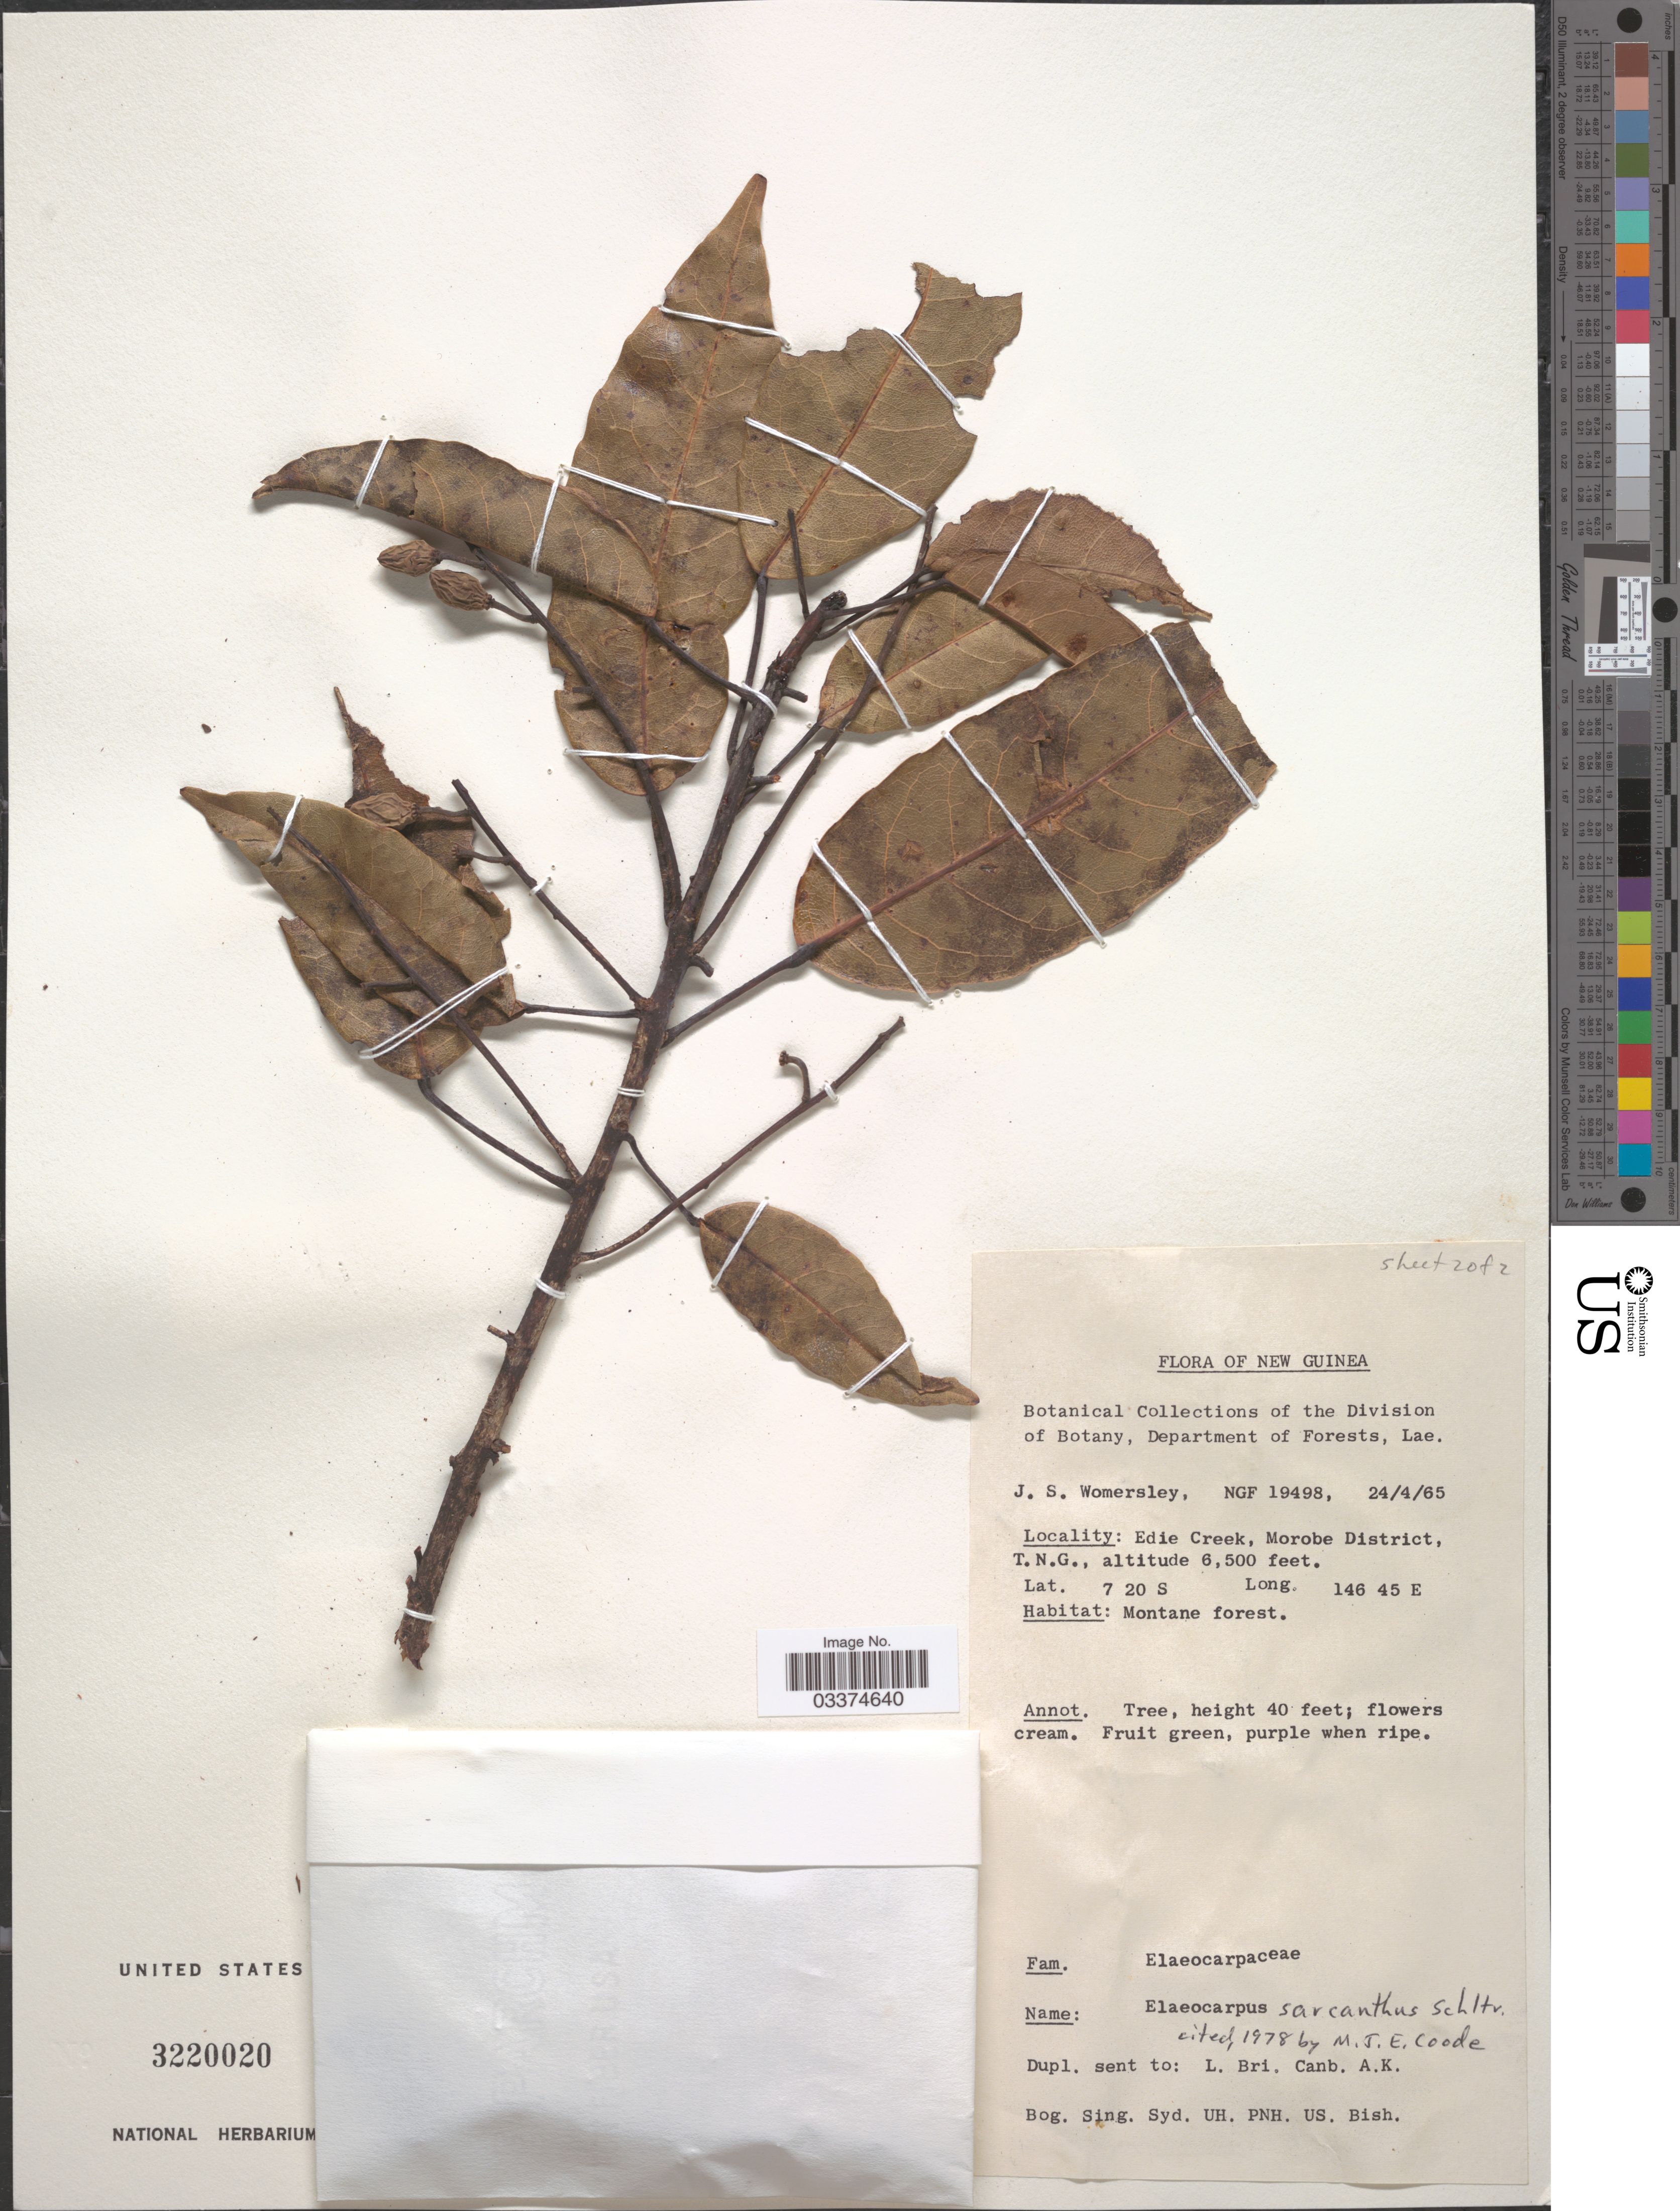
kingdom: Plantae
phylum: Tracheophyta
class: Magnoliopsida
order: Oxalidales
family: Elaeocarpaceae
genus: Elaeocarpus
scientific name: Elaeocarpus sarcanthus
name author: Schltr.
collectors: J. S. Womersley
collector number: NGF19498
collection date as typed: Transcribed d/m/y: 24/4/65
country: Papua New Guinea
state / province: Morobe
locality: New Guinea, Edie Creek, Morobe District, T.N.G.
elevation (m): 1981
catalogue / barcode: US 3220020